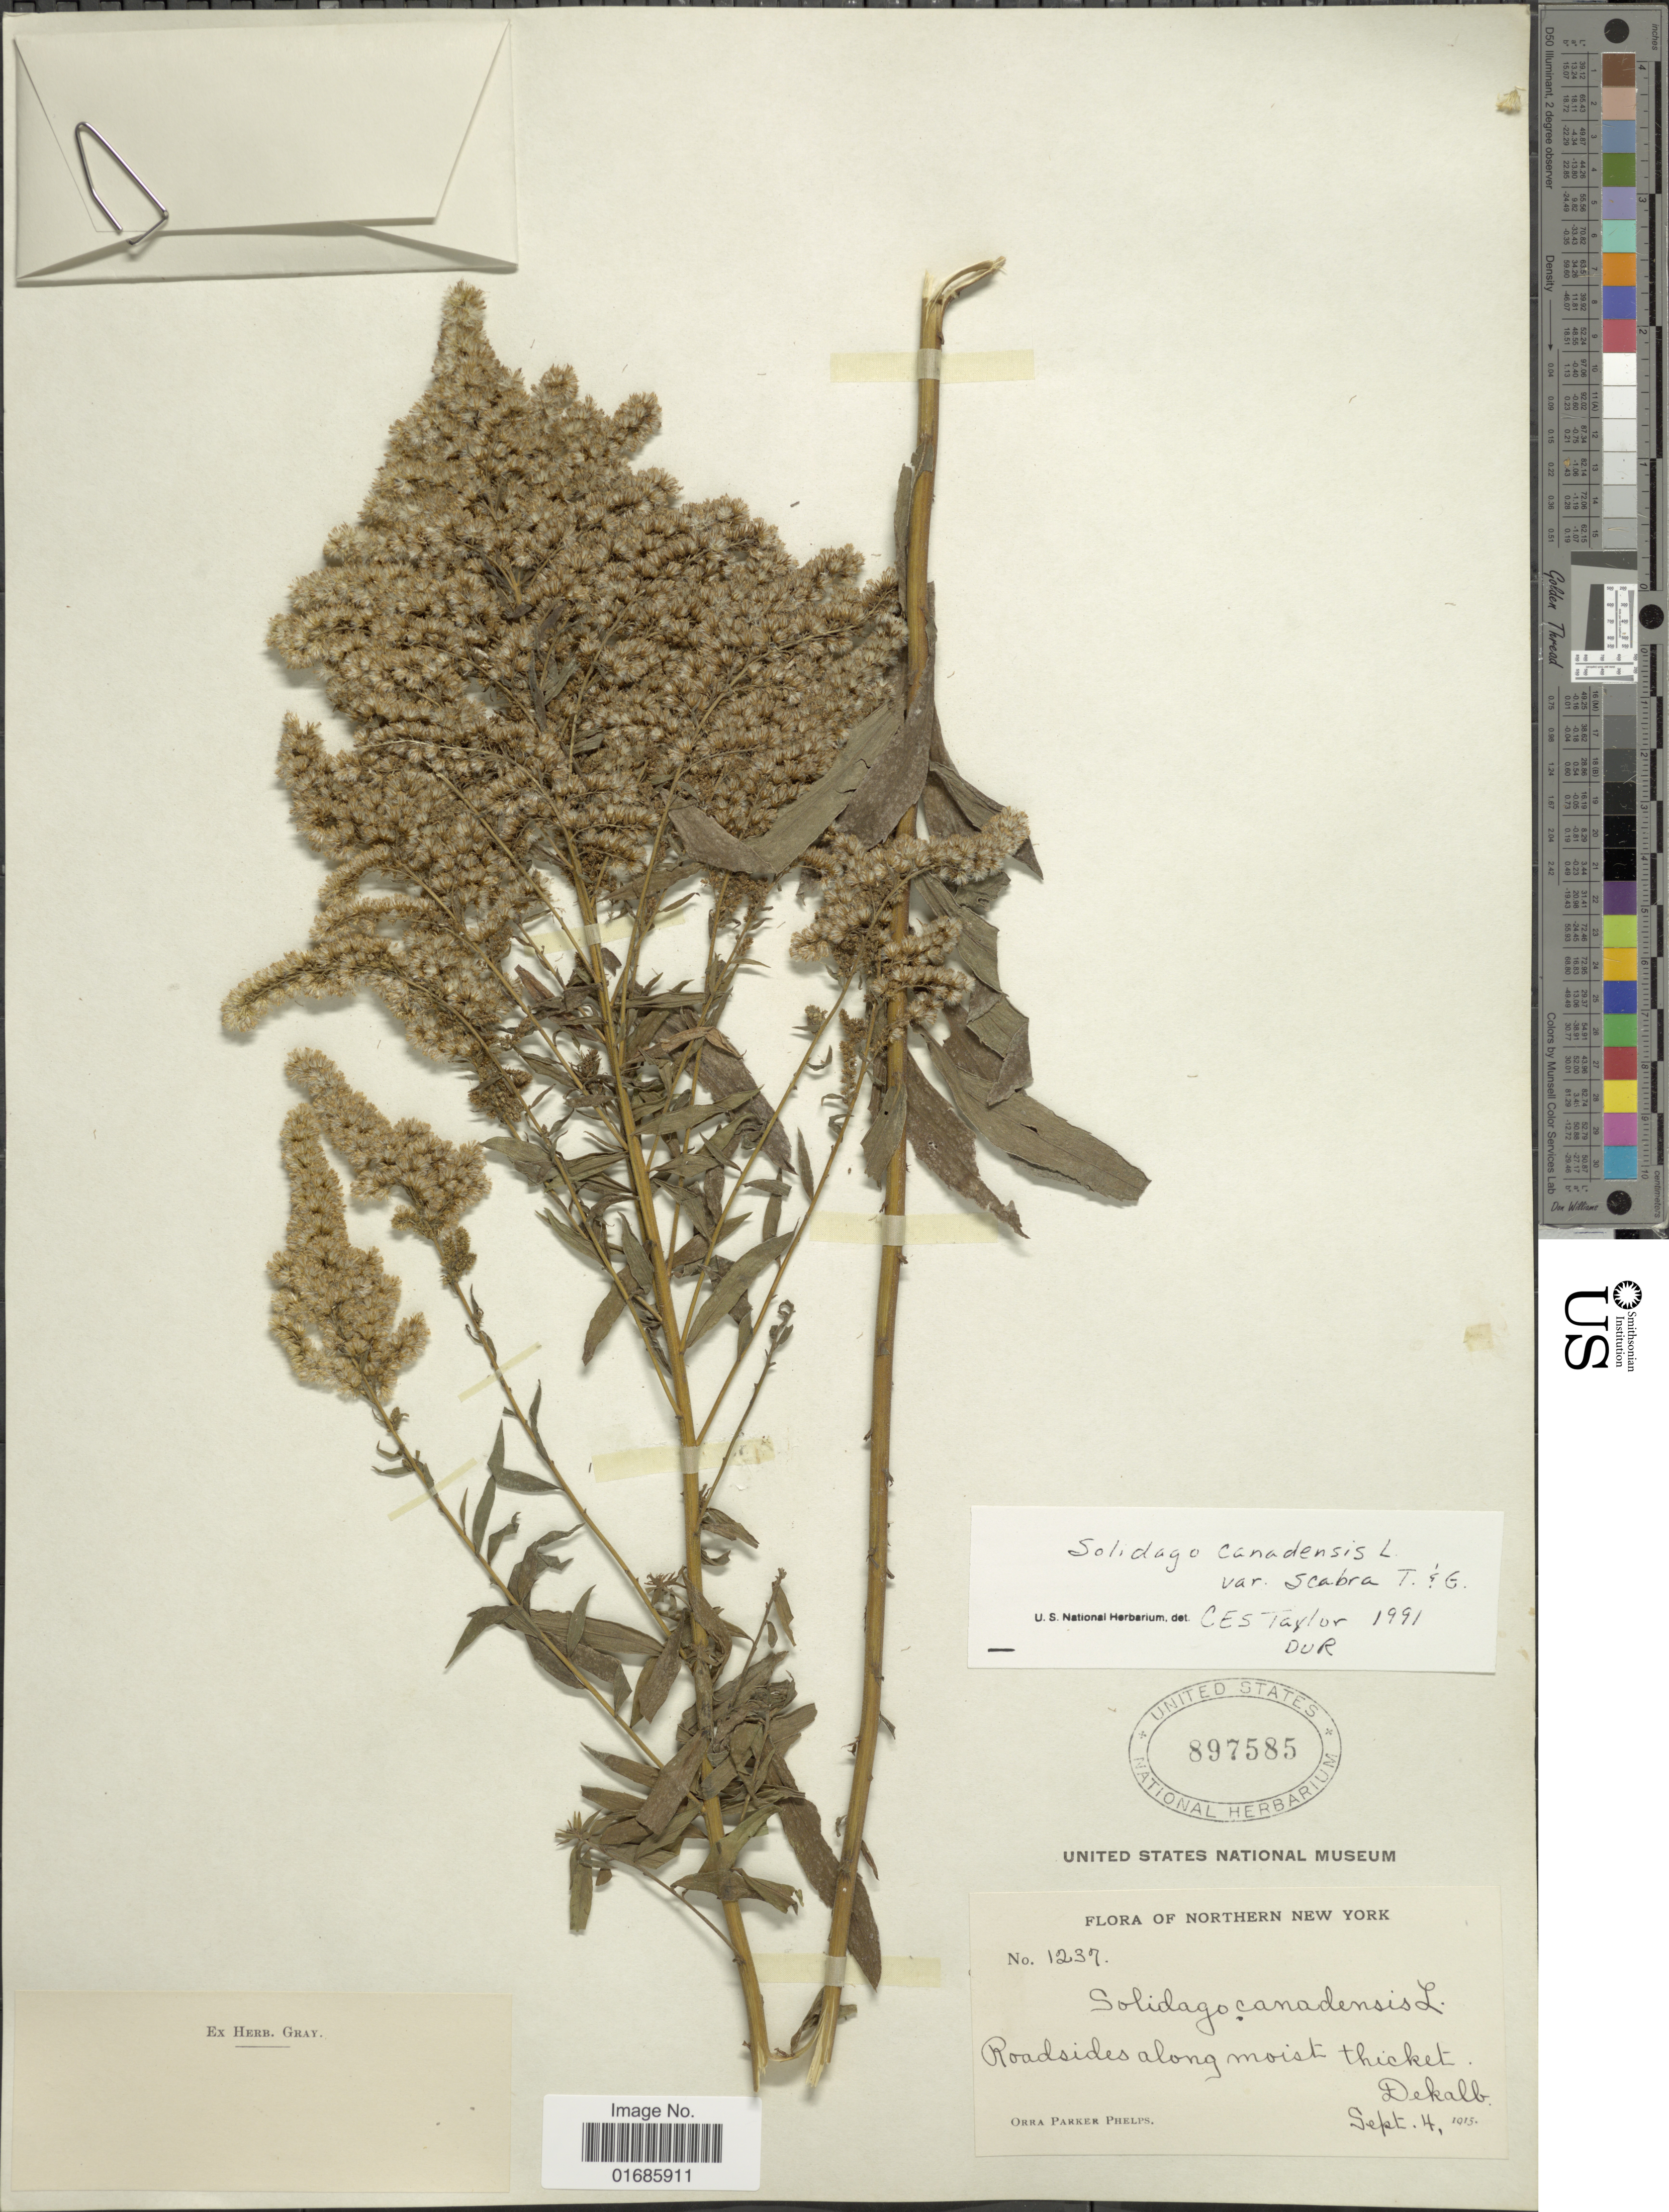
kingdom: Plantae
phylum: Tracheophyta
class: Magnoliopsida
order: Asterales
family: Asteraceae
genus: Solidago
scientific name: Solidago canadensis var. scabra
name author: (Muhl. ex Willd.) Torr. & A. Gray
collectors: O. P. Phelps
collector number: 1237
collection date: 1915-09-04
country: United States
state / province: New York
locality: Northern New York, Dekalb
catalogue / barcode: US 897585